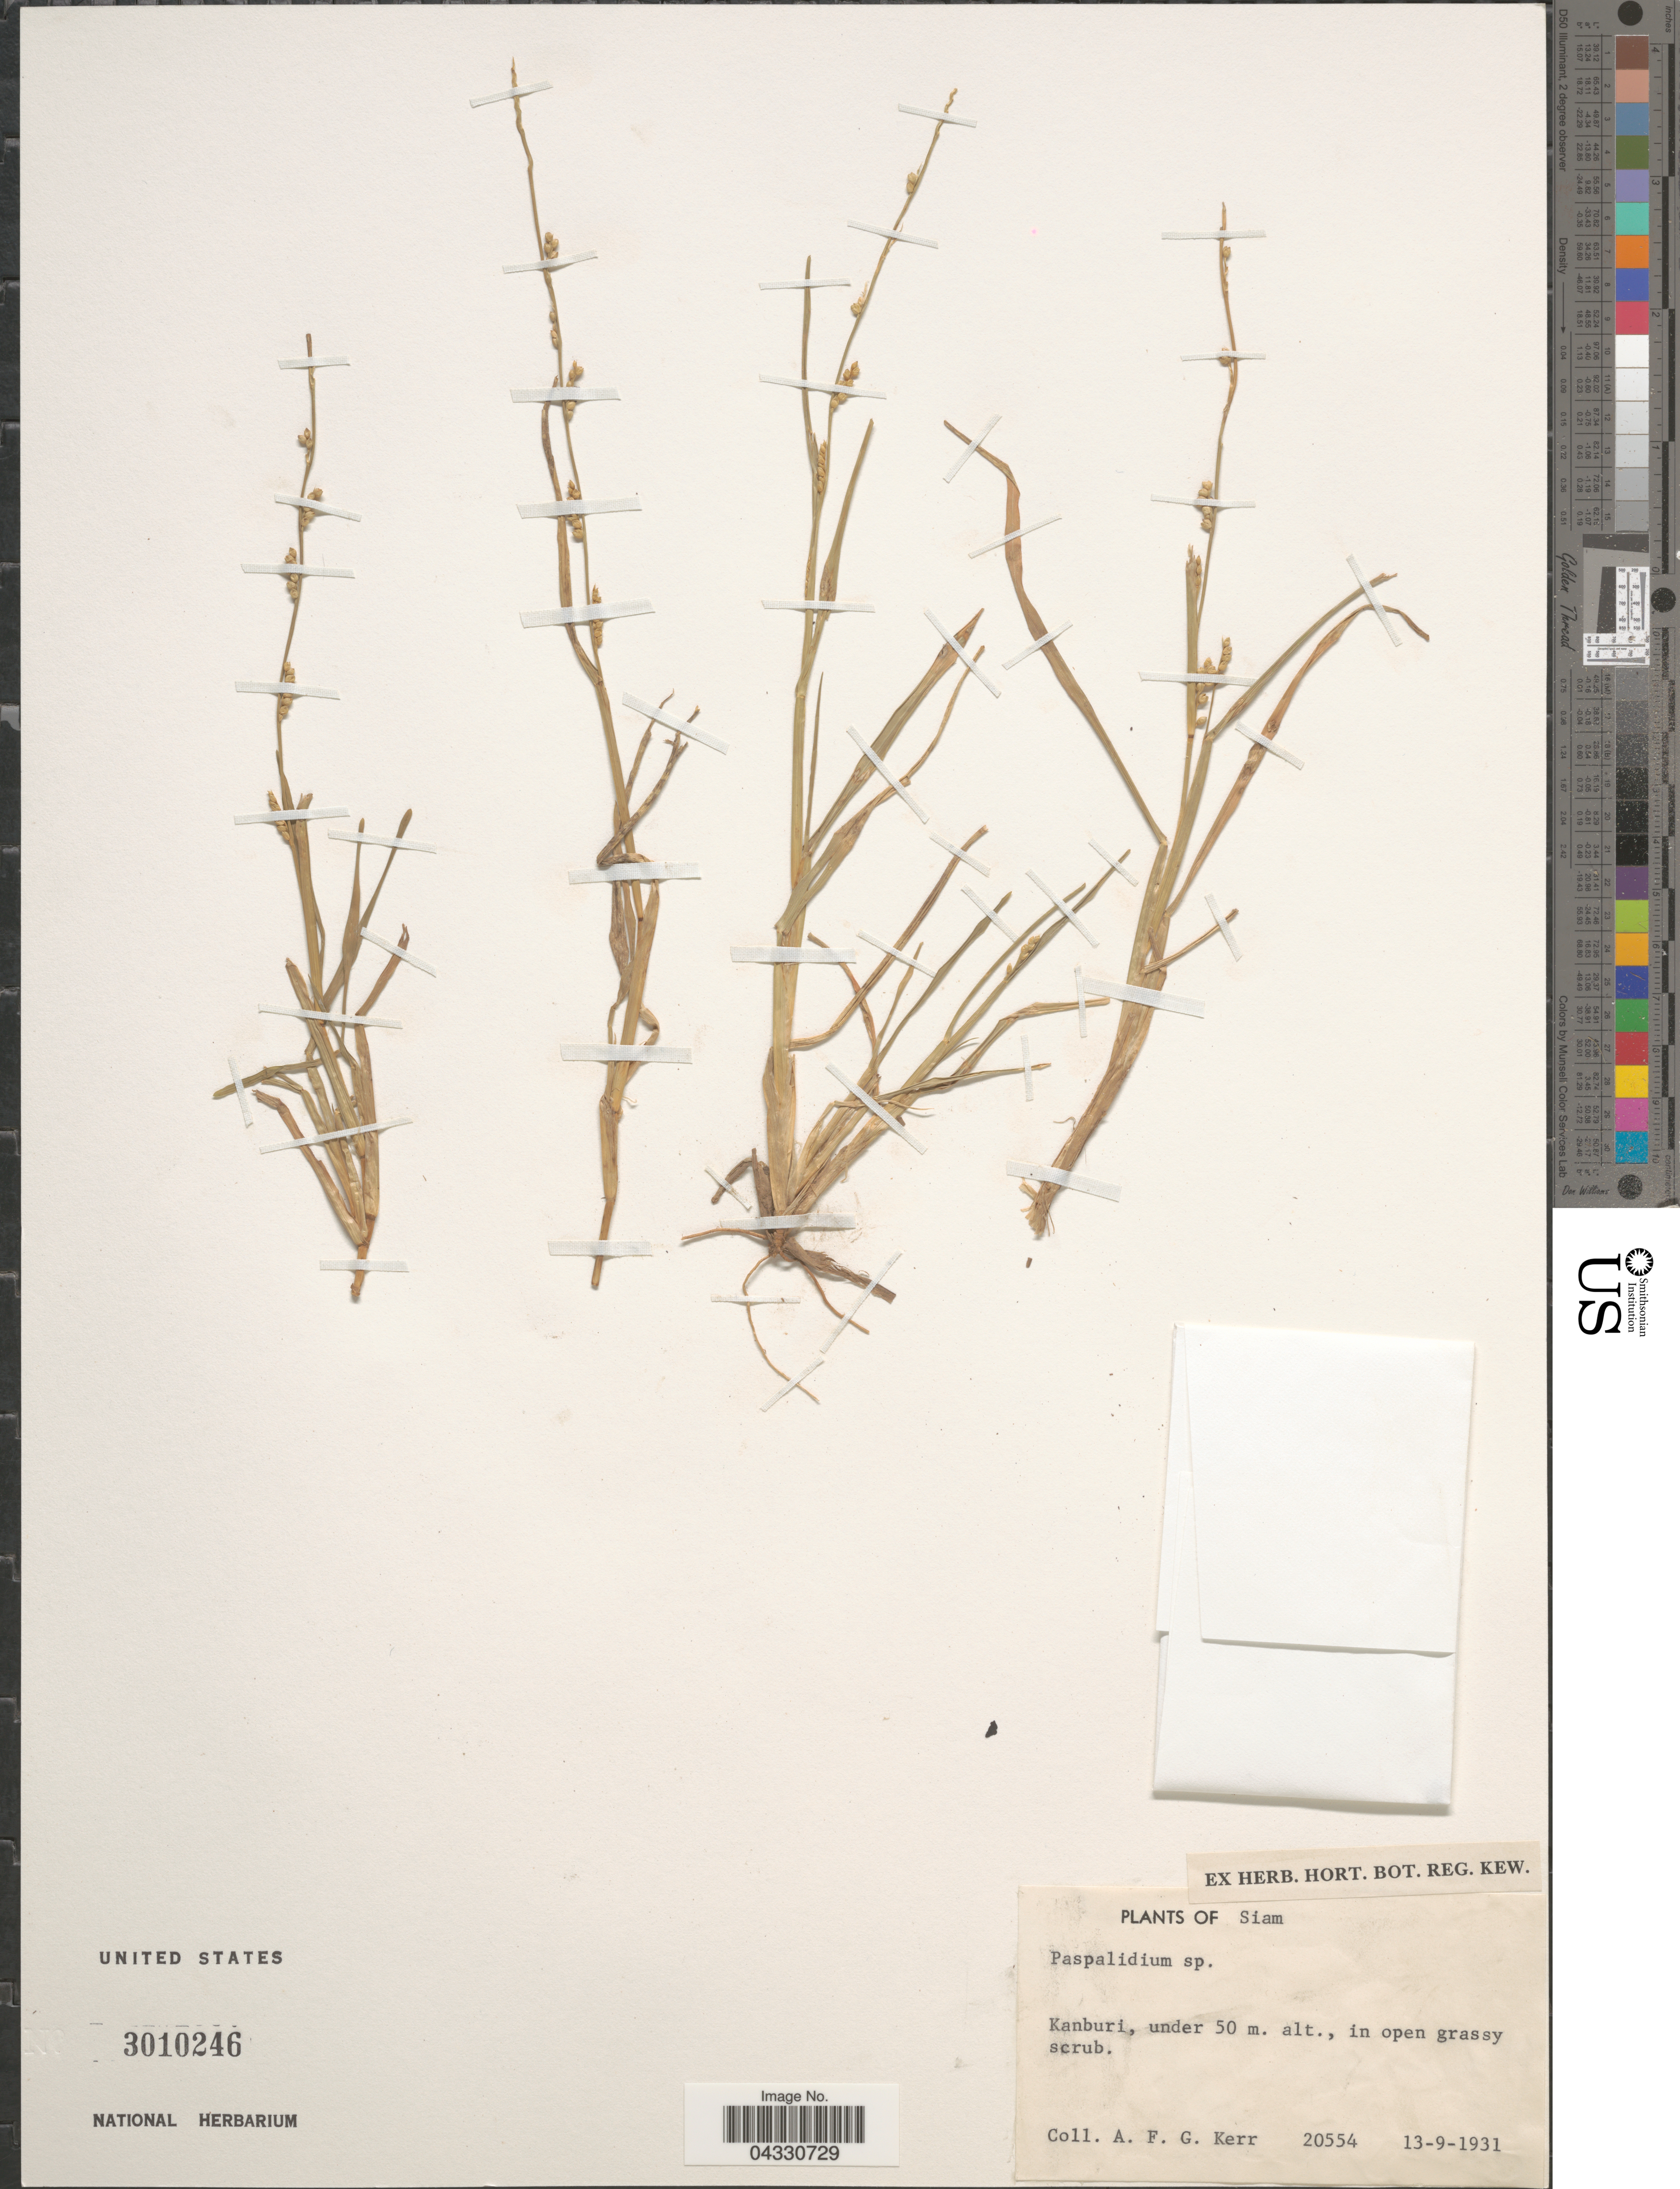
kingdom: Plantae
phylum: Tracheophyta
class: Liliopsida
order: Poales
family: Poaceae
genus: Setaria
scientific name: Setaria sp.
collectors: A. F. G. Kerr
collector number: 20554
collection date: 1931-09-13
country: Thailand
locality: Siam. Kanburi.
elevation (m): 50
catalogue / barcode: US 3010246